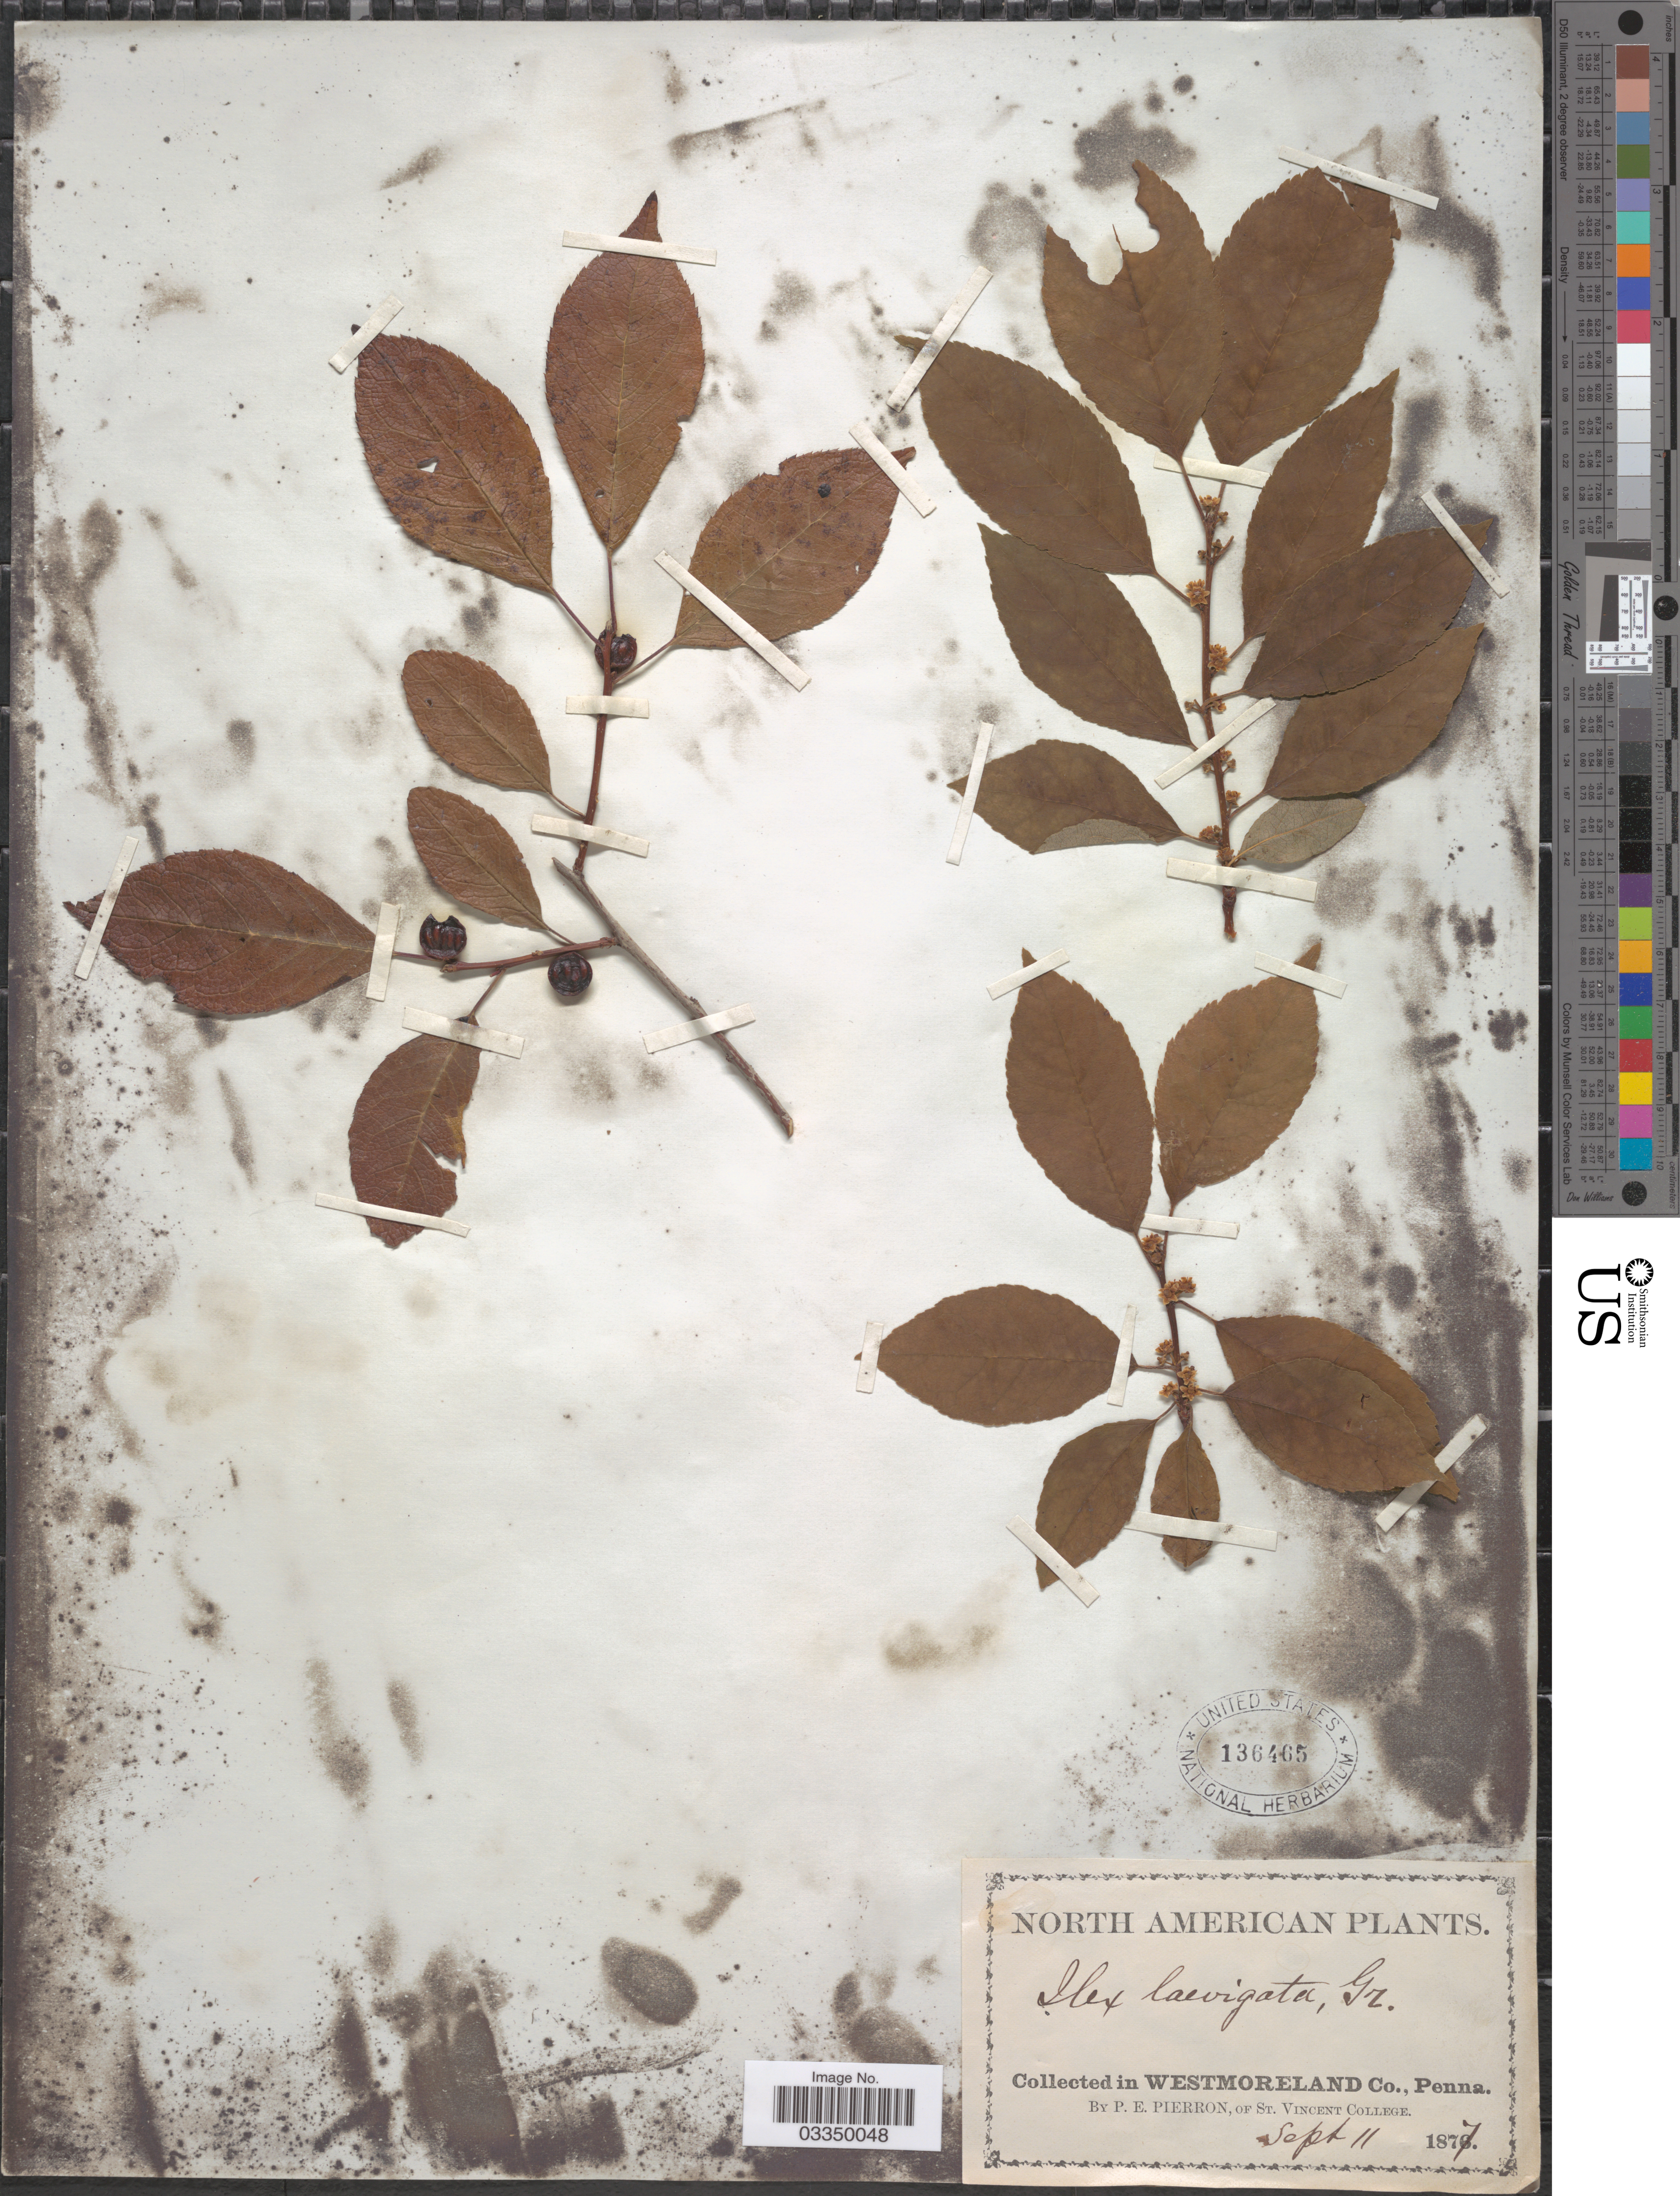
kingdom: Plantae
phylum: Tracheophyta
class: Magnoliopsida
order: Aquifoliales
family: Aquifoliaceae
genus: Ilex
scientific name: Ilex laevigata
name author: (Pursh) A. Gray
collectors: P. Pierron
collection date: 1877-09-11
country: United States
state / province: Pennsylvania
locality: Westmoreland Co.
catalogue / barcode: US 136465